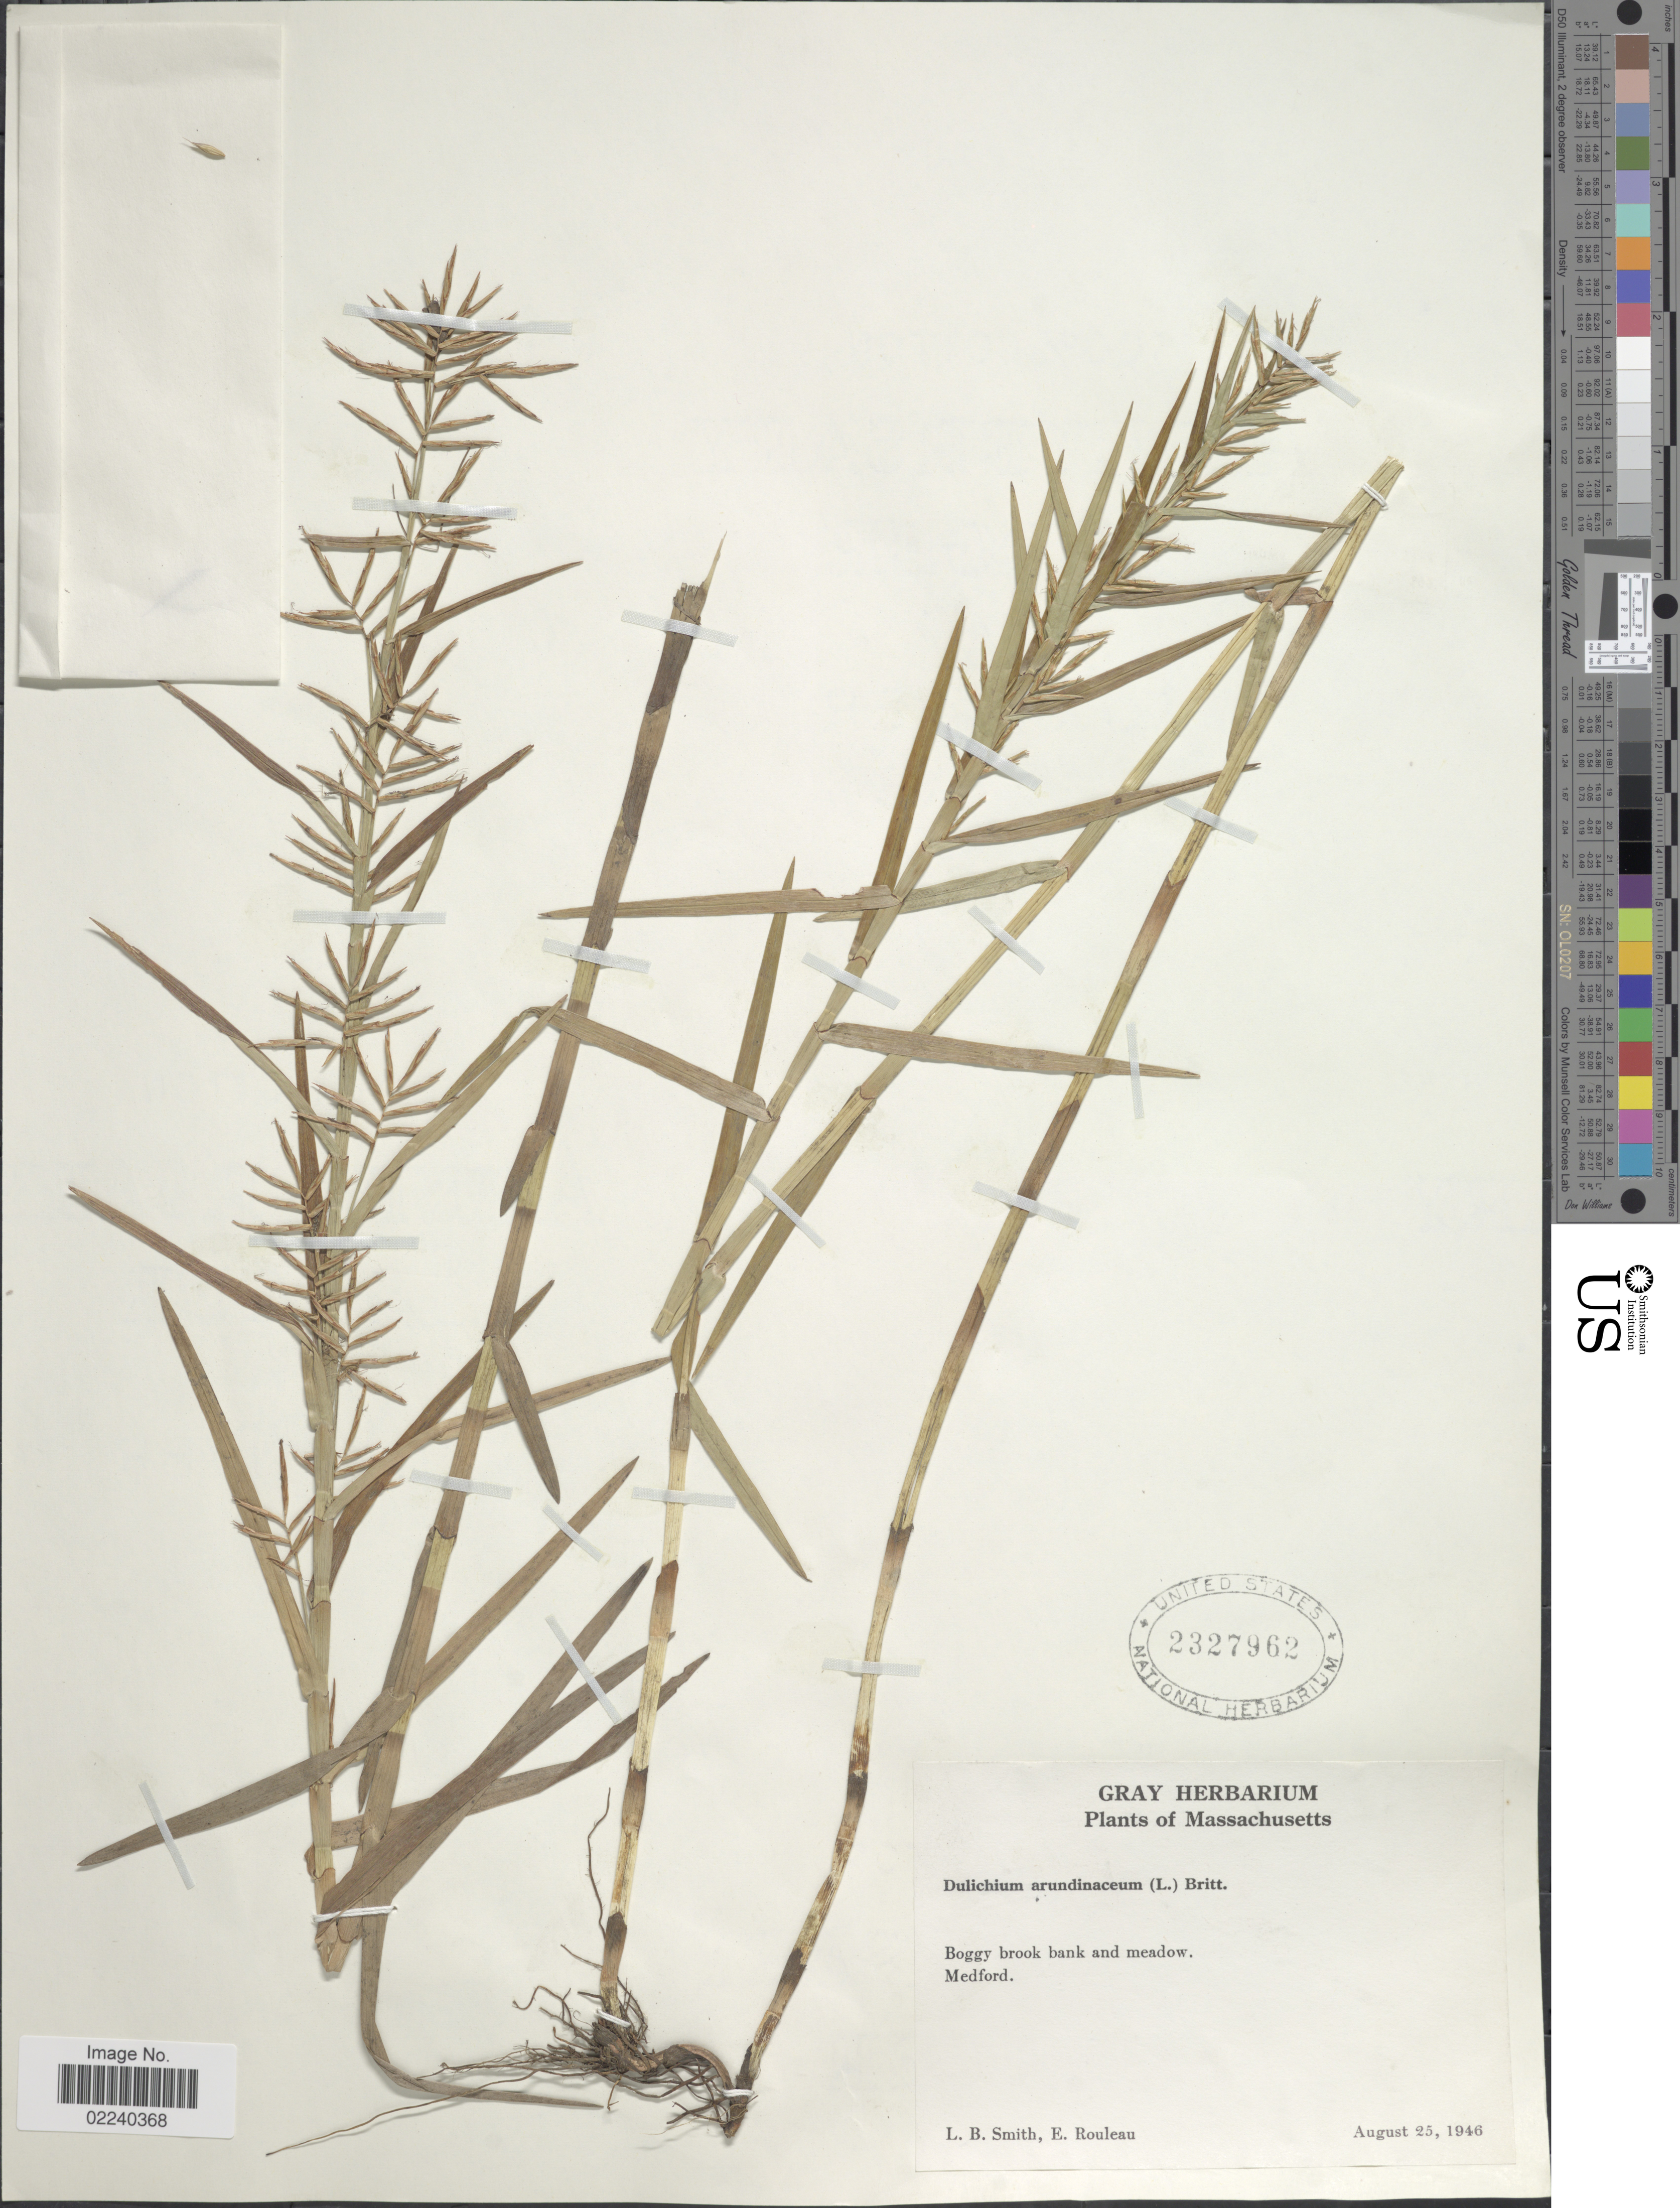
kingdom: Plantae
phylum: Tracheophyta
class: Liliopsida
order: Poales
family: Cyperaceae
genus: Dulichium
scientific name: Dulichium arundinaceum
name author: (L.) Britton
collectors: L. Smith & E. Rouleau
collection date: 1946-08-25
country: United States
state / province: Massachusetts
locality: Medford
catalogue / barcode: US 2327962